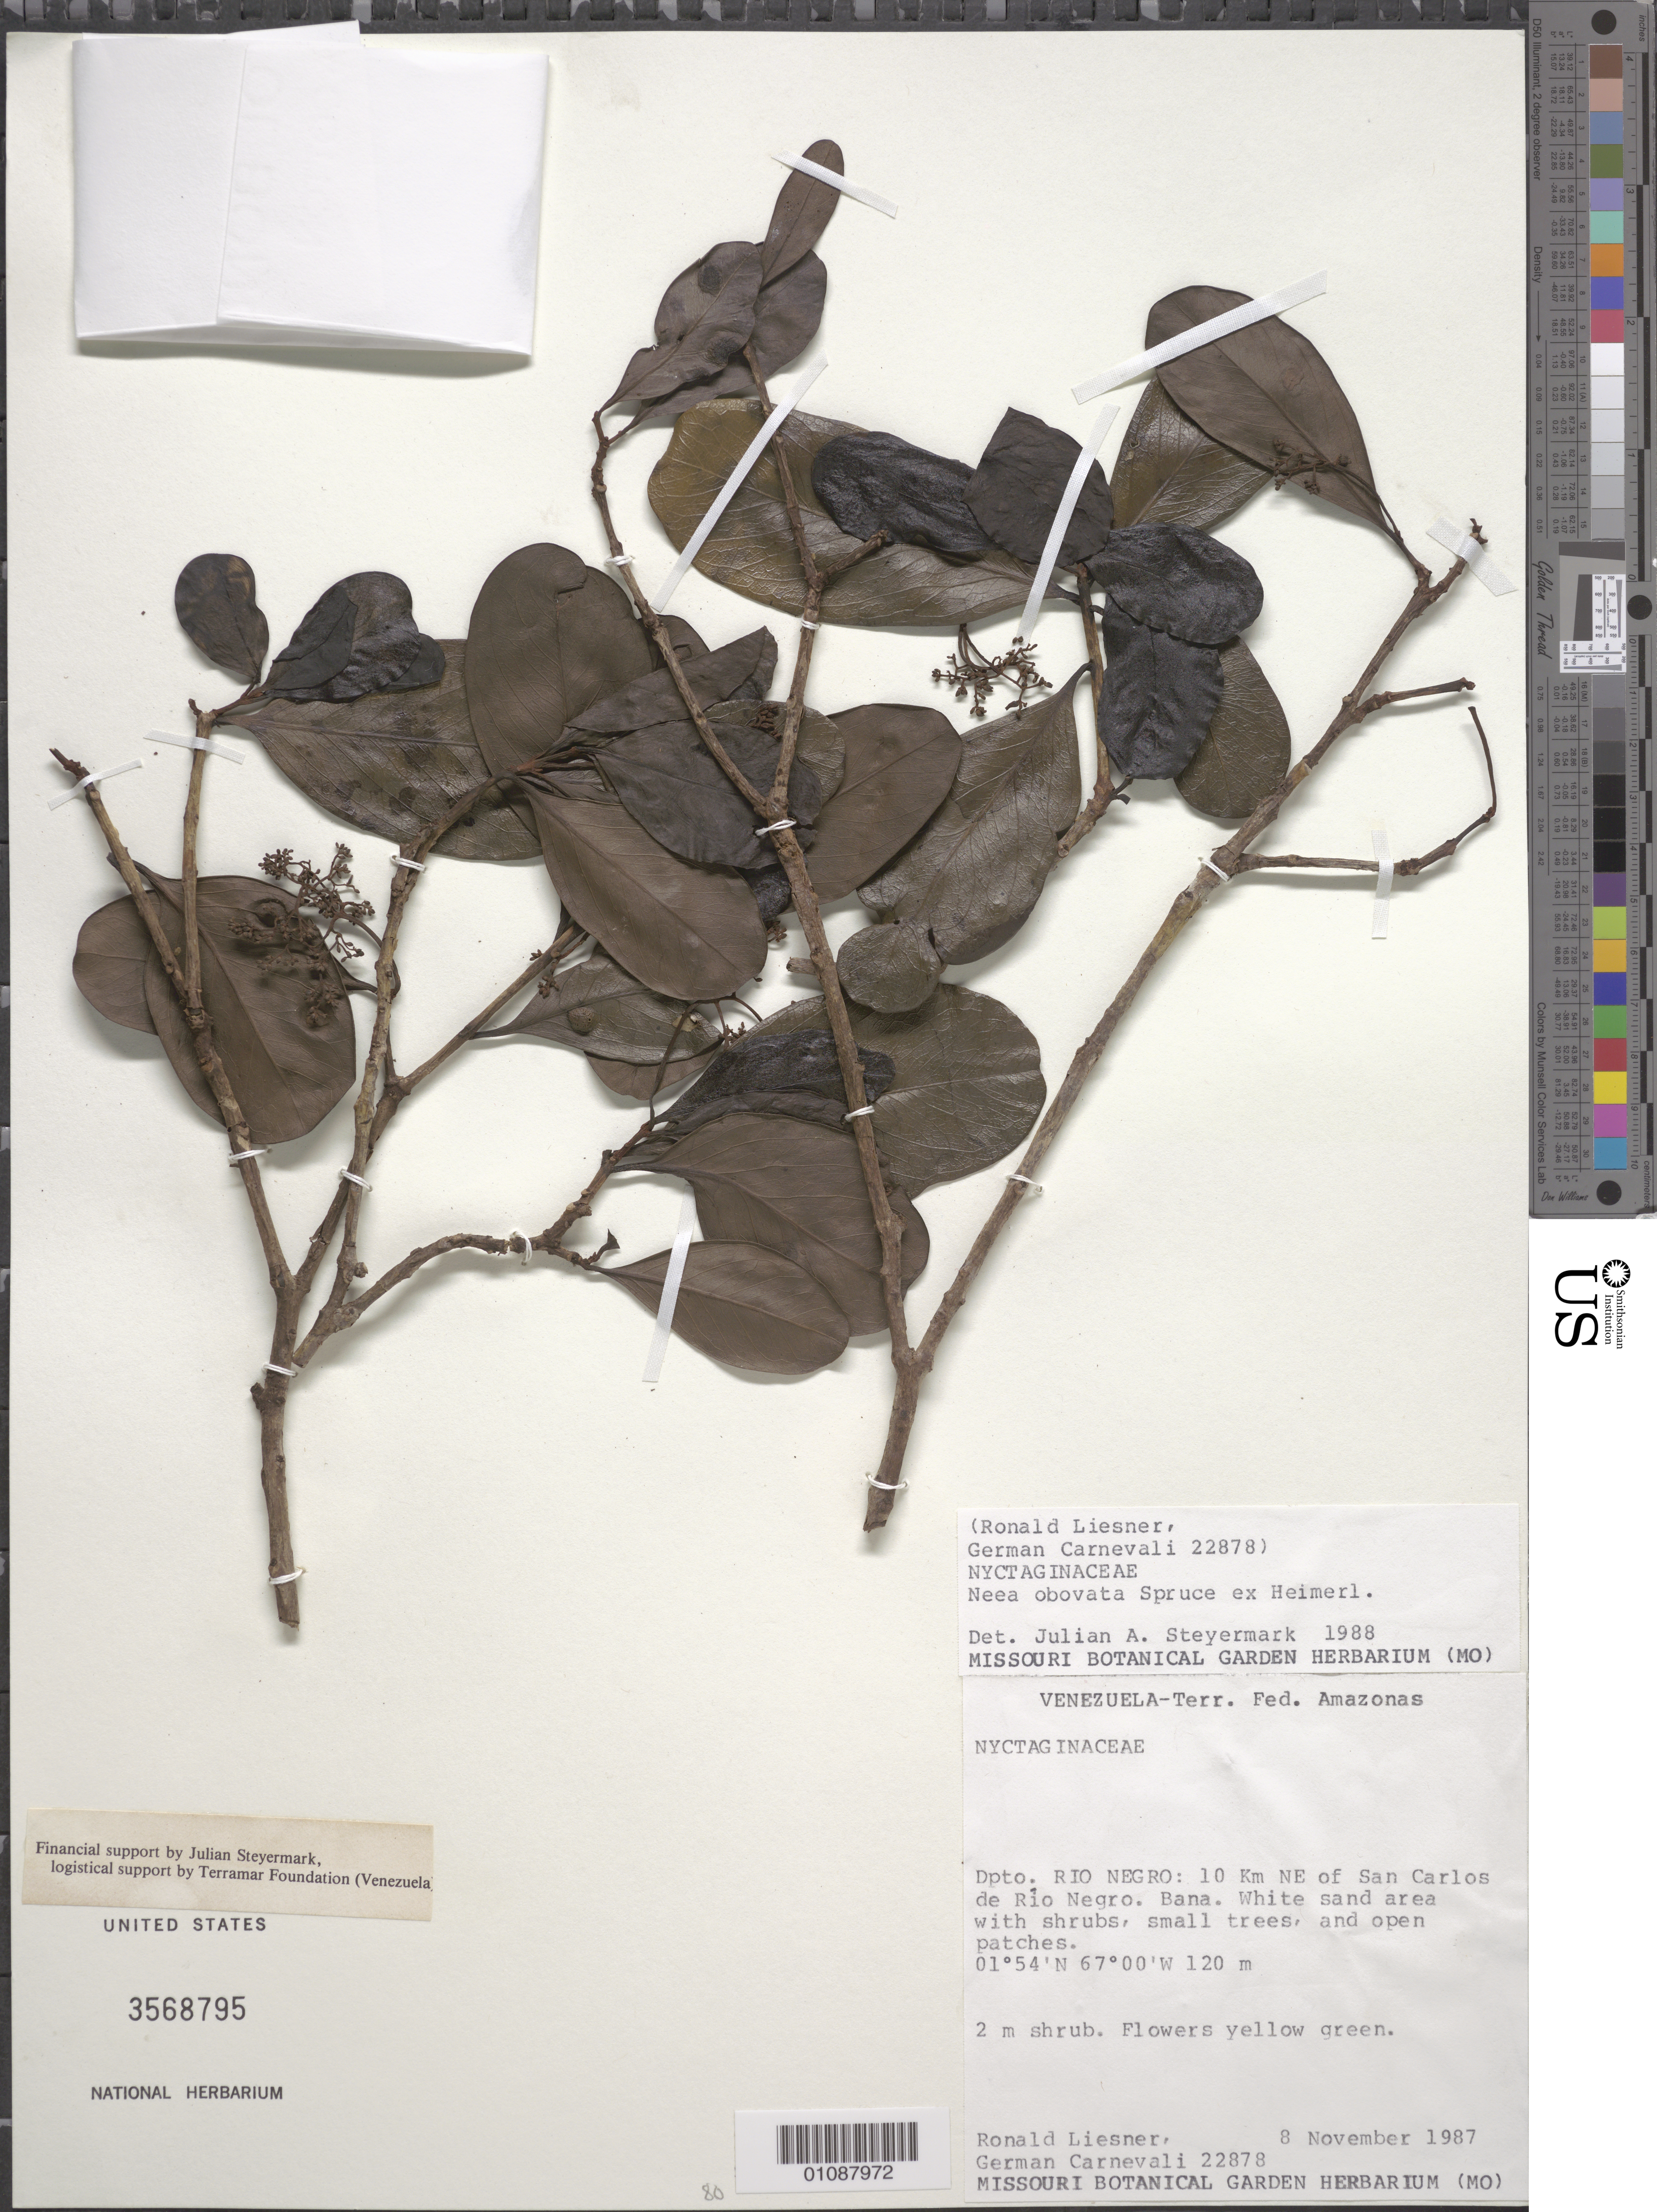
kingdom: Plantae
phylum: Tracheophyta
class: Magnoliopsida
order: Caryophyllales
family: Nyctaginaceae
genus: Neea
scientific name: Neea obovata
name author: Spruce ex Heimerl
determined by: Steyermark, Julian A., (VEN)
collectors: R. L. Liesner & G. Carnevali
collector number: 22878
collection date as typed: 8-Nov-87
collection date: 1987-11-08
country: Venezuela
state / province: Amazonas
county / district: Río Negro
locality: San Carlos de Río Negro, 10 km NE of; Bana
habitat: White sand area with shrubs, small trees and open patches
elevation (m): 120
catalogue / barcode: US 3568795